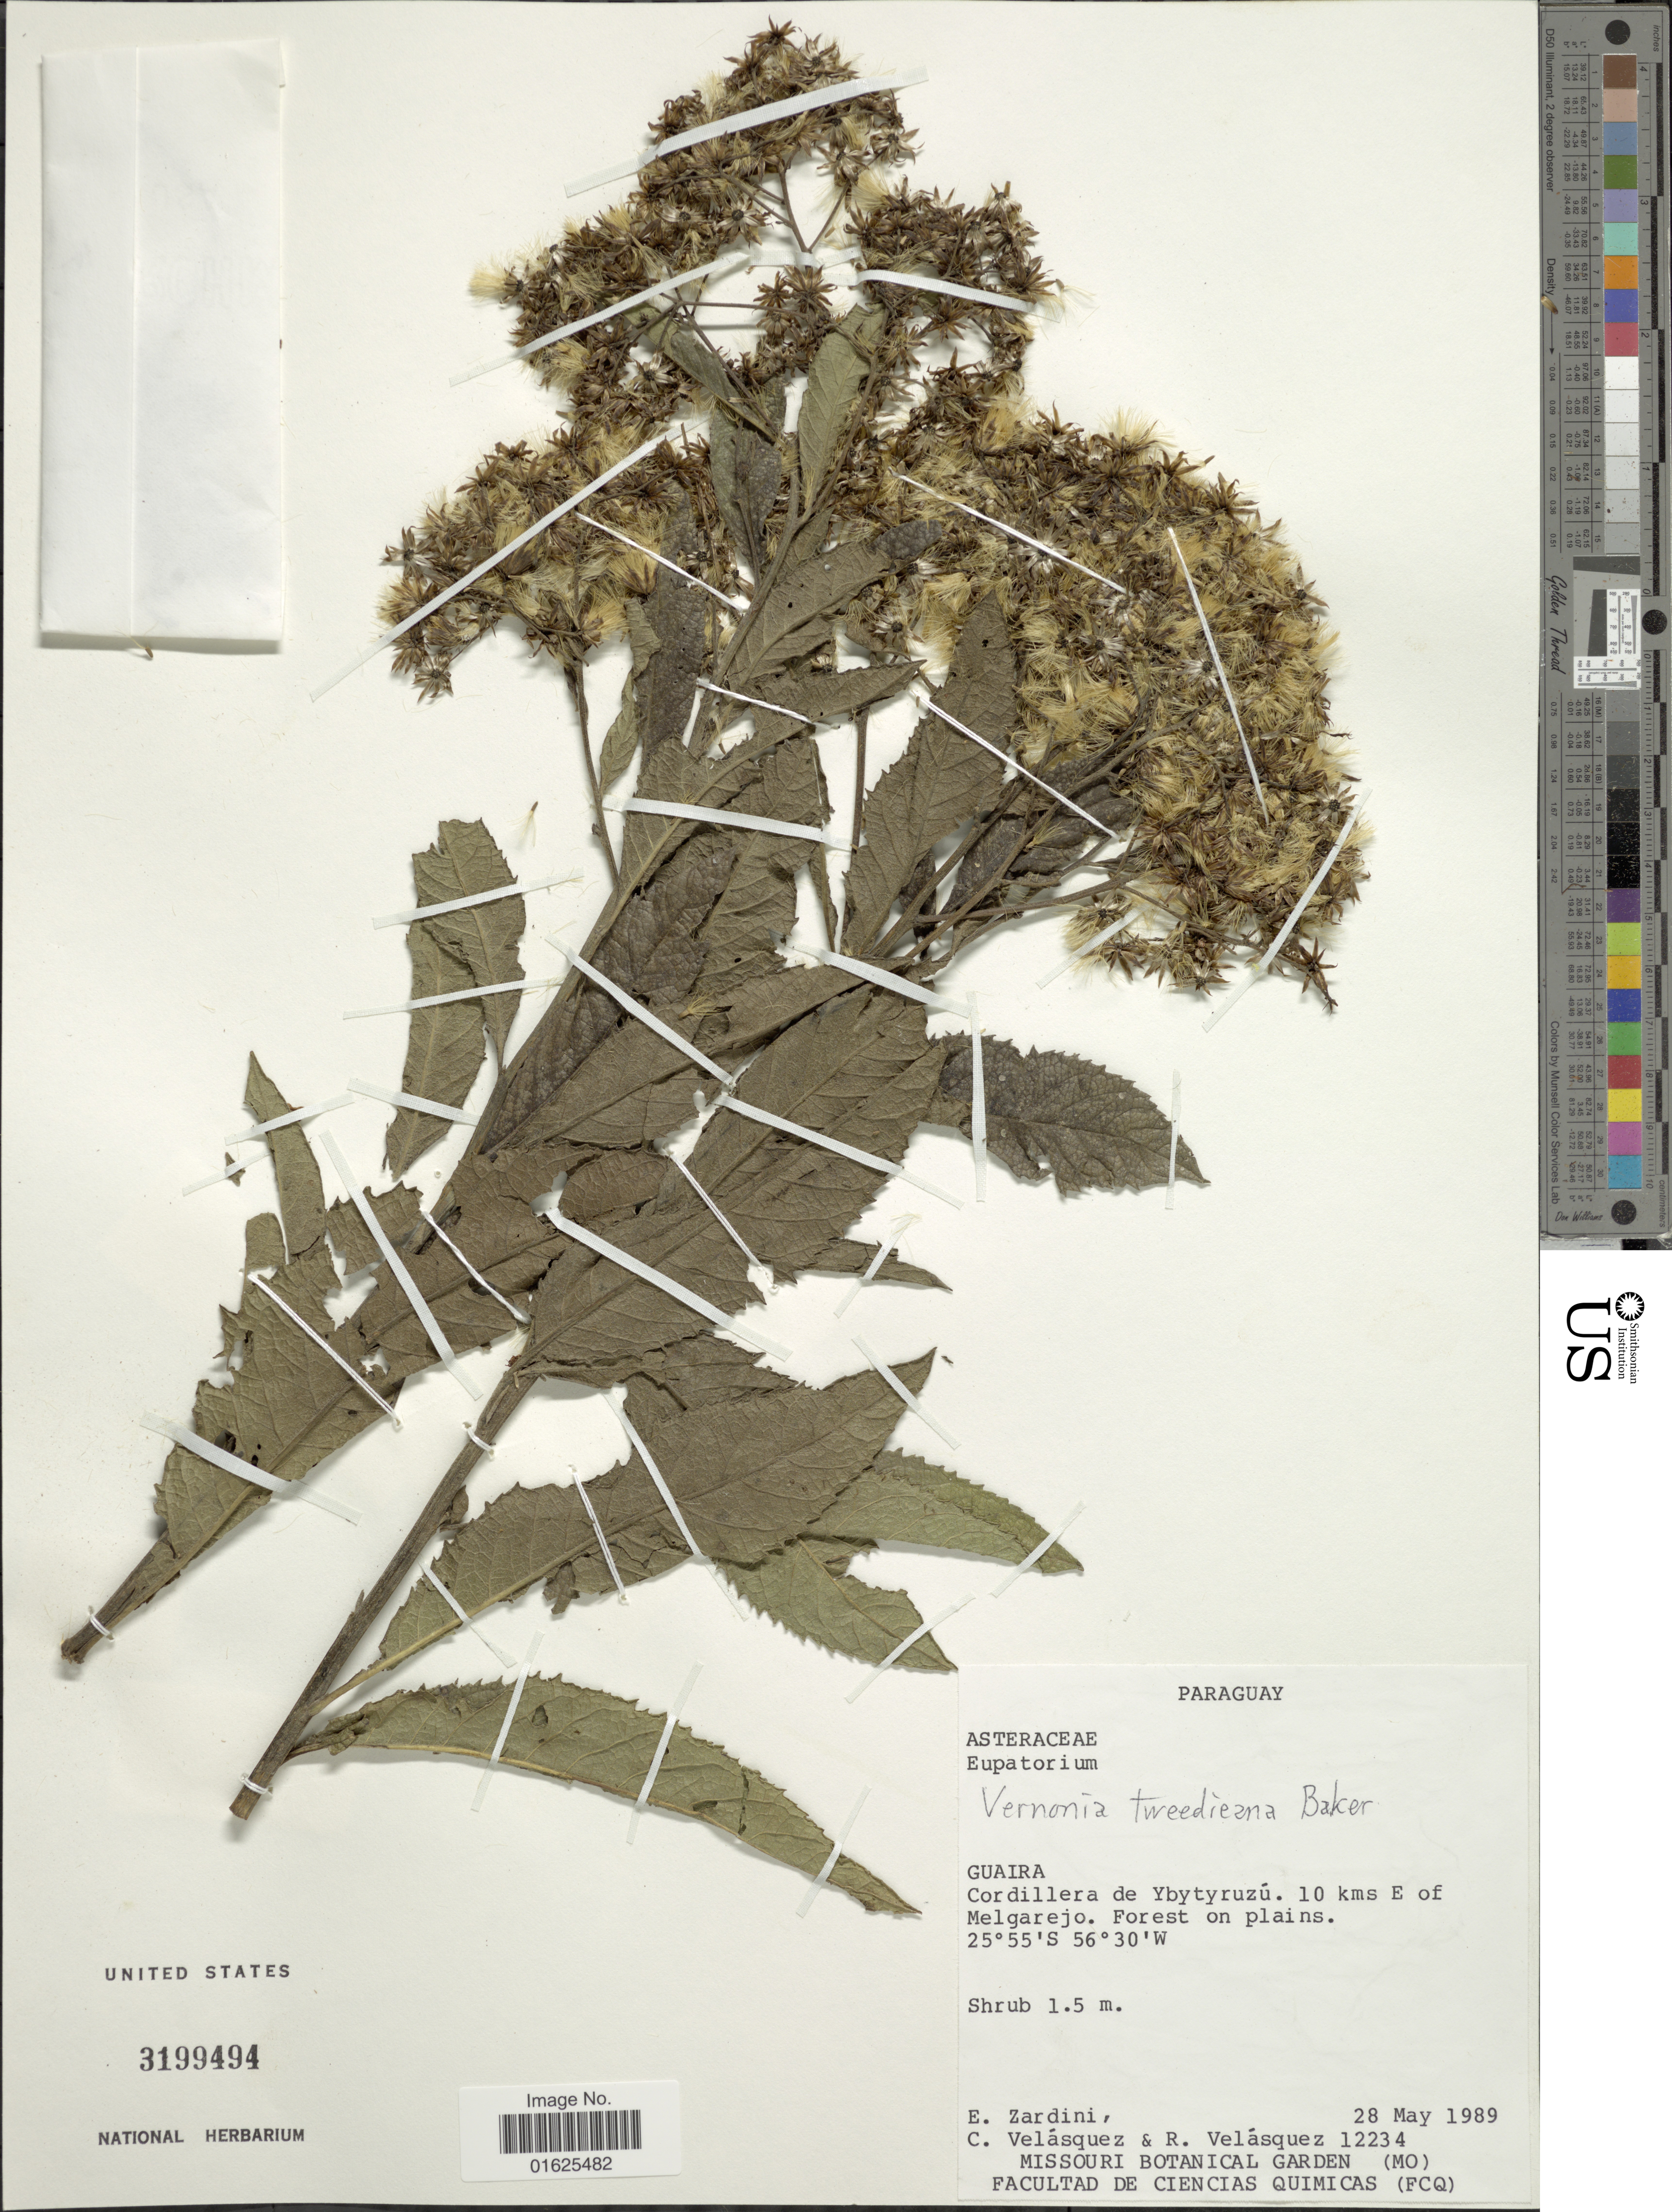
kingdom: Plantae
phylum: Tracheophyta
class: Magnoliopsida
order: Asterales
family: Asteraceae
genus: Vernonanthura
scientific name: Vernonanthura tweedieana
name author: (Baker) H. Rob.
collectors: E. M. Zardini, C. Velásquez & R. Velásquez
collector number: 12234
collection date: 1989-05-28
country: Paraguay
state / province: Guaira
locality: Cordillera de Ybytyruzú. 10 kms E of Melgarejo. Forest on plains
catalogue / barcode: US 3199494